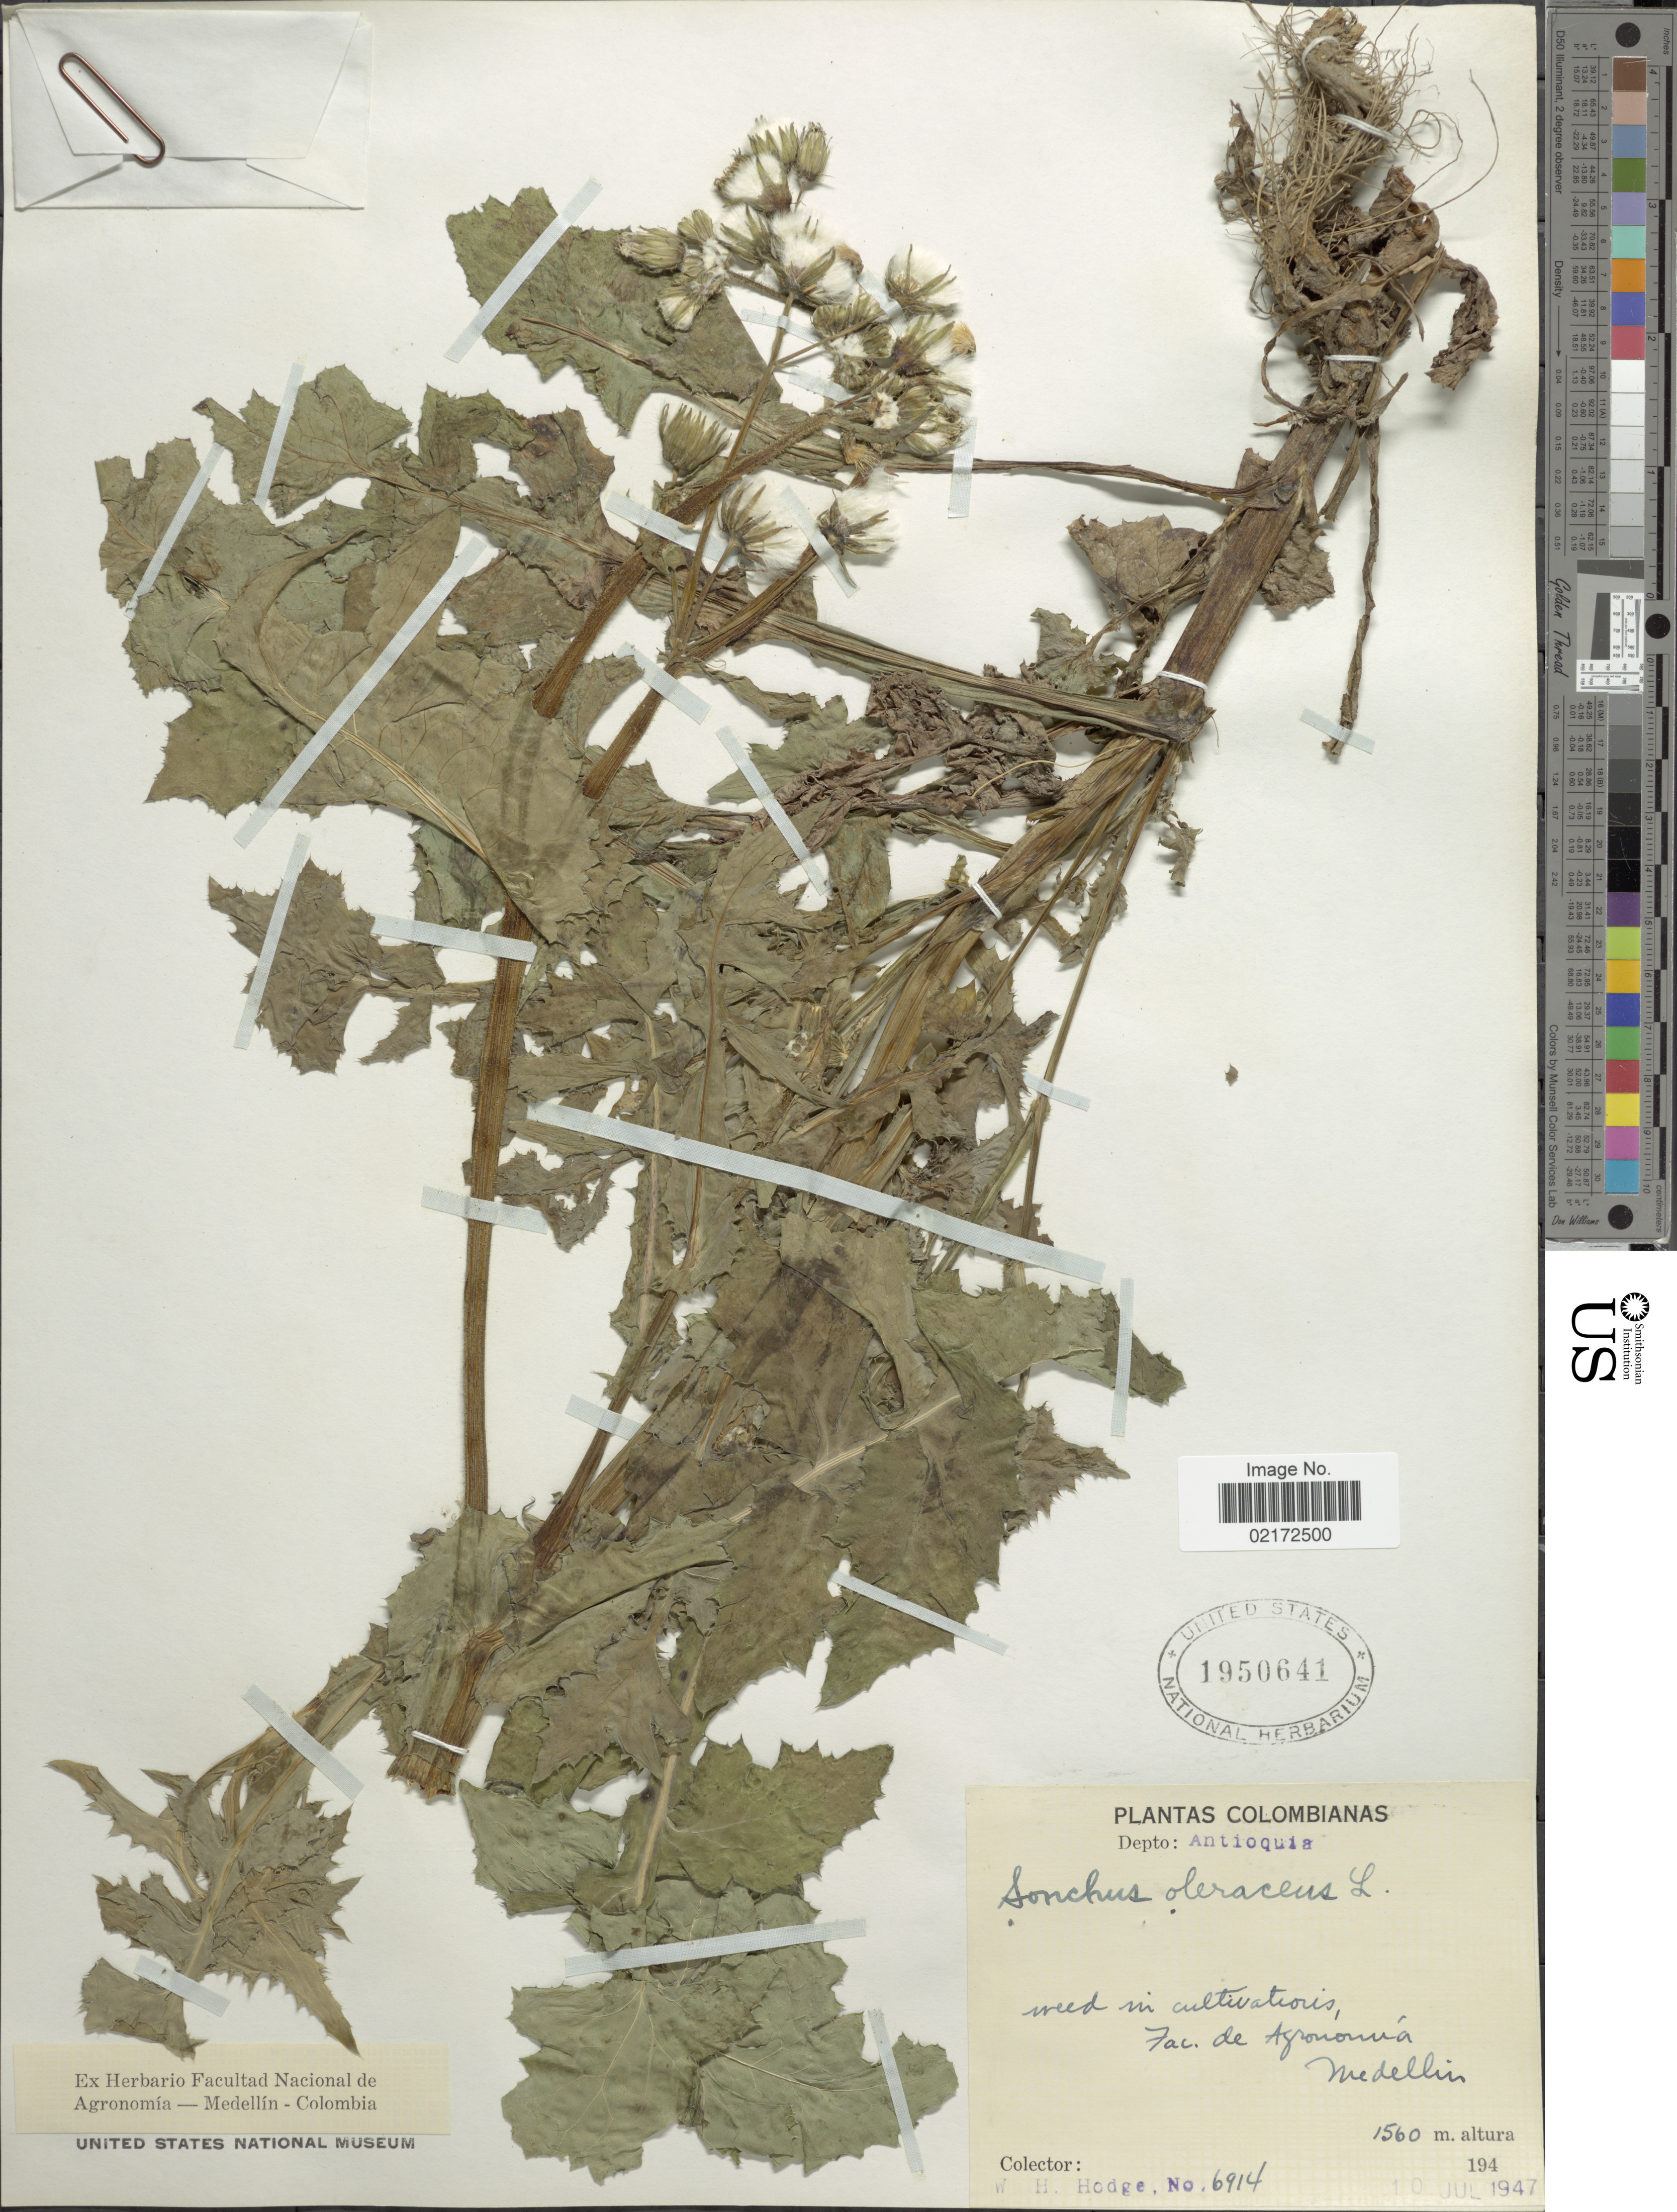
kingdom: Plantae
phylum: Tracheophyta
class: Magnoliopsida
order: Asterales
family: Asteraceae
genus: Sonchus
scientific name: Sonchus oleraceus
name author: L.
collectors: W. Hodge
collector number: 6914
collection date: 1947-07-10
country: Colombia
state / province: Antioquia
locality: Depto: Antioquia. Weed in cultivatoris [interpreted], Fac. de Agronomía, Medellin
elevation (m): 1560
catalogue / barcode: US 1950641